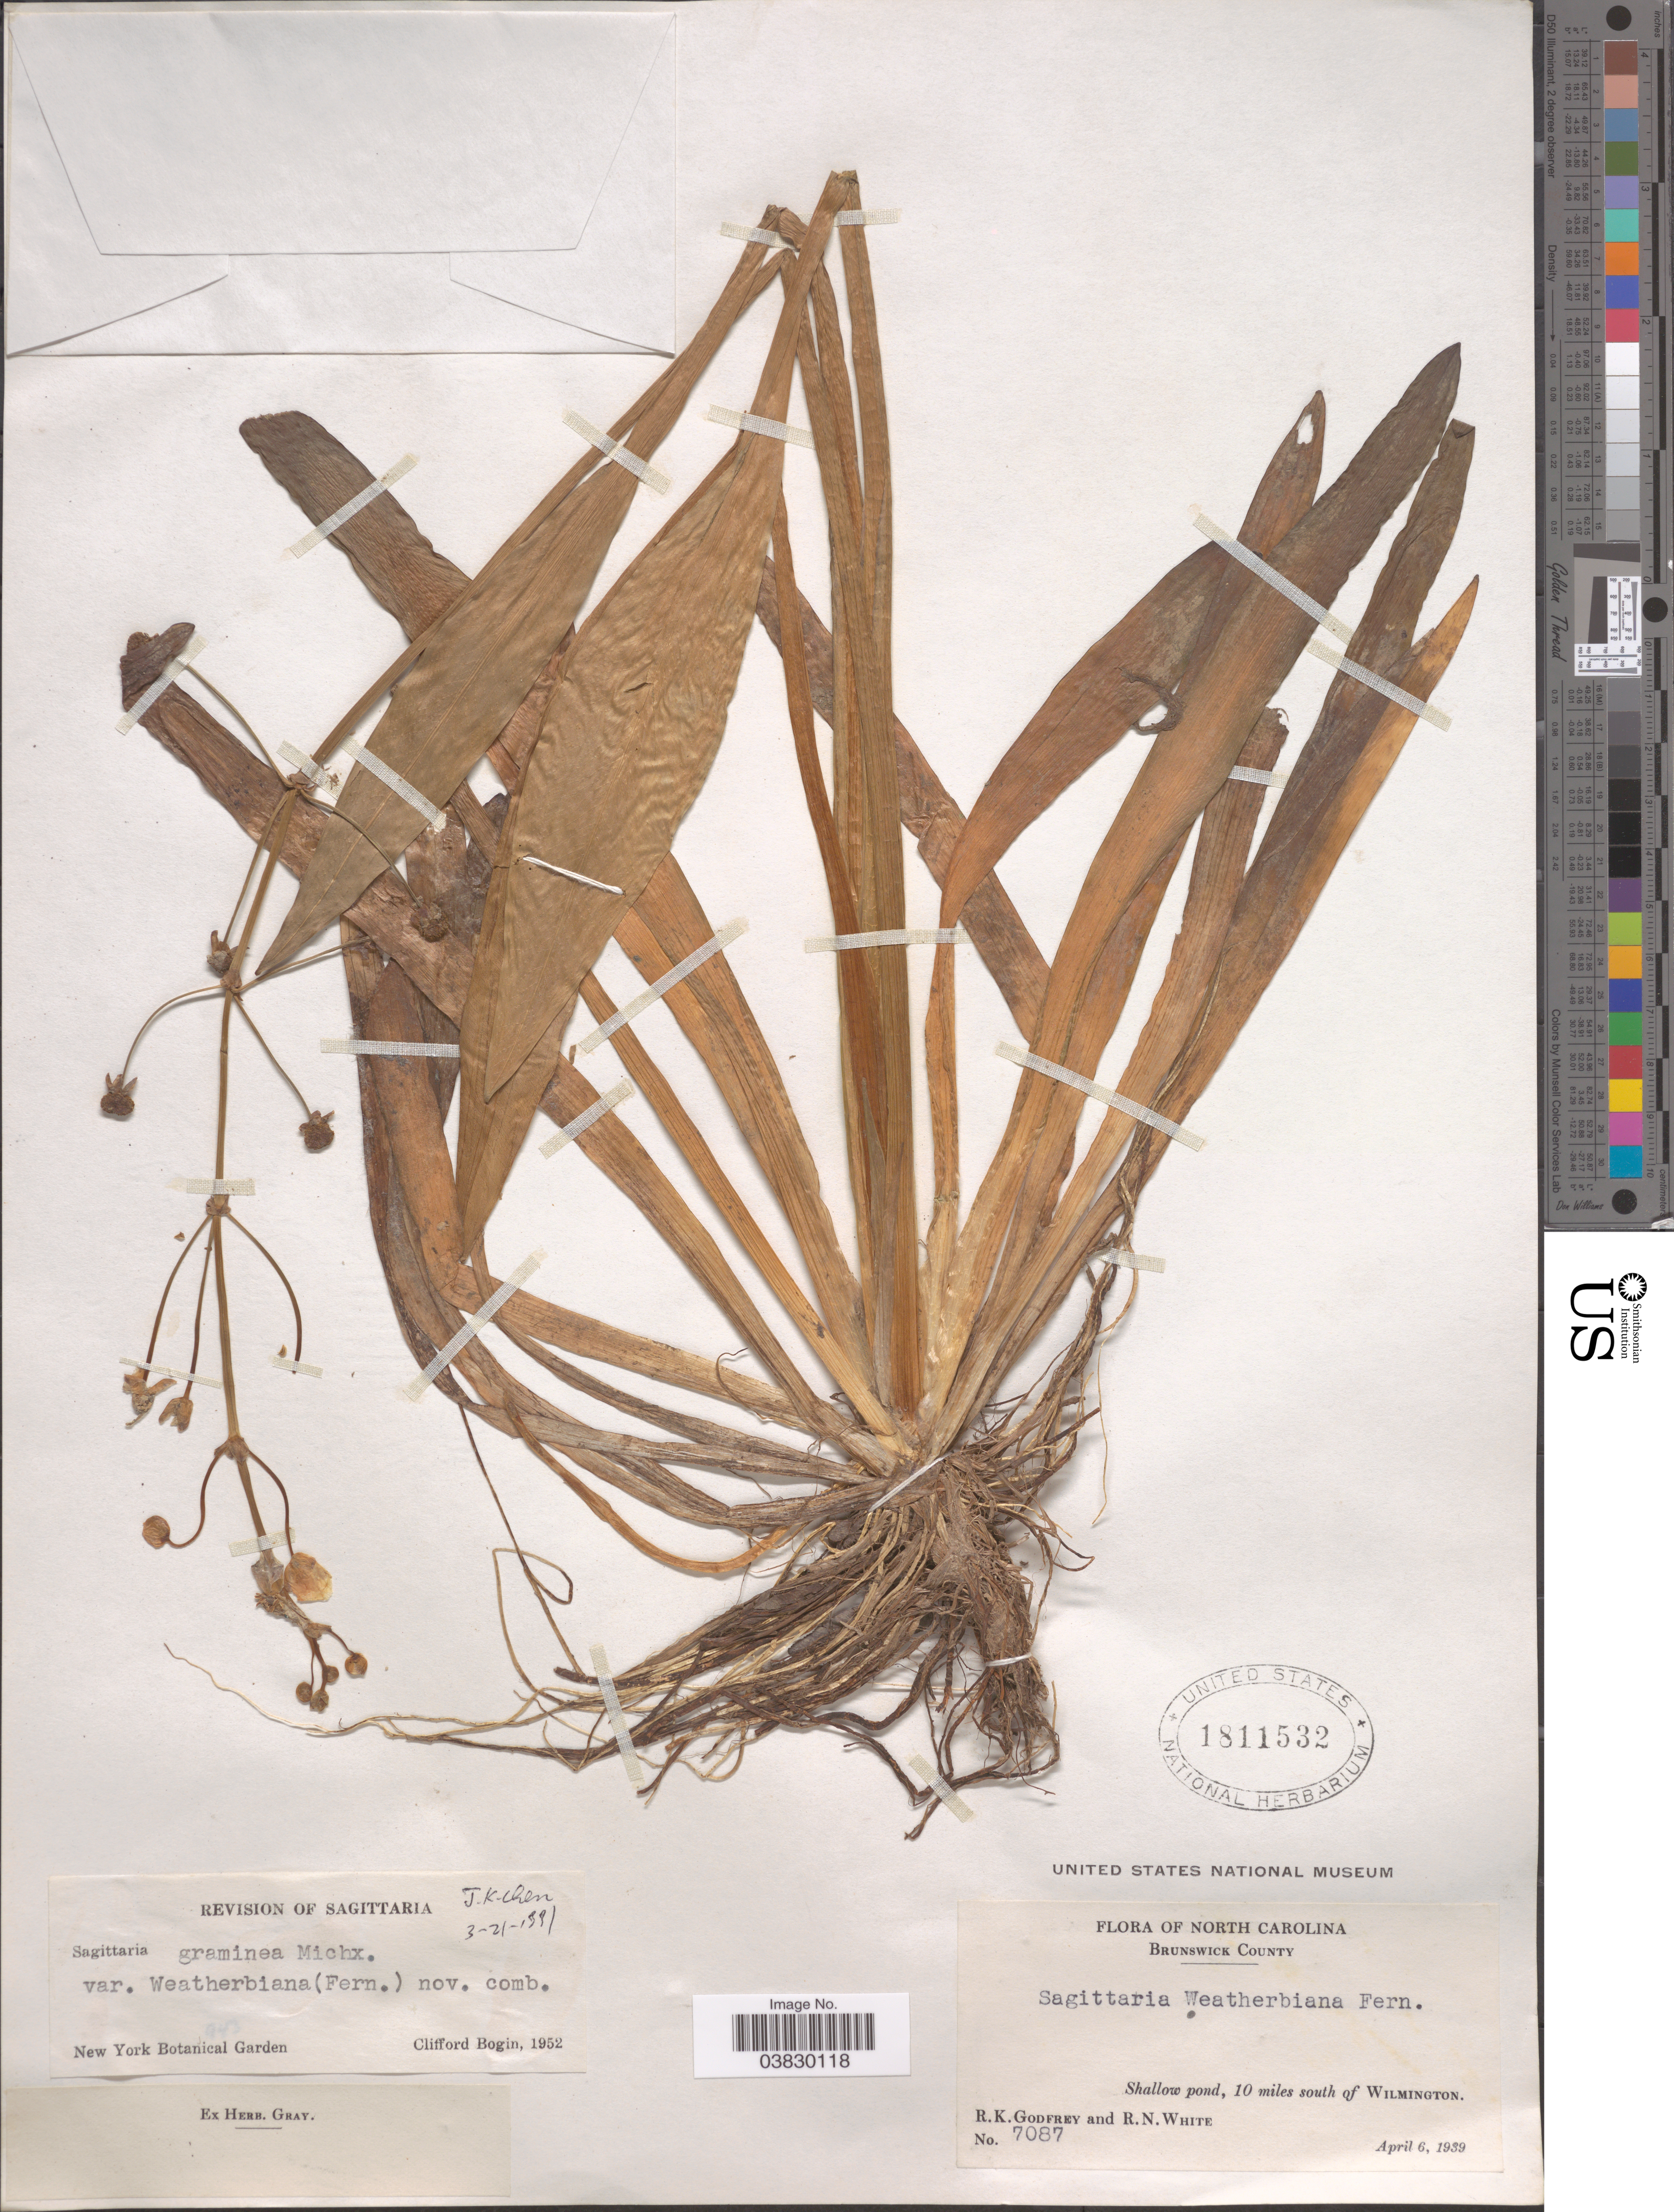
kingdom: Plantae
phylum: Tracheophyta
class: Liliopsida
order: Alismatales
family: Alismataceae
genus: Sagittaria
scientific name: Sagittaria graminea var. weatherbiana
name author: (Fernald) Bogin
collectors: R. K. Godfrey & R. N. White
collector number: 7087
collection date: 1939-04-06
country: United States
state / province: North Carolina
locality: Brunswick County. 10 miles south of Wilmington.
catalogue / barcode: US 1811532